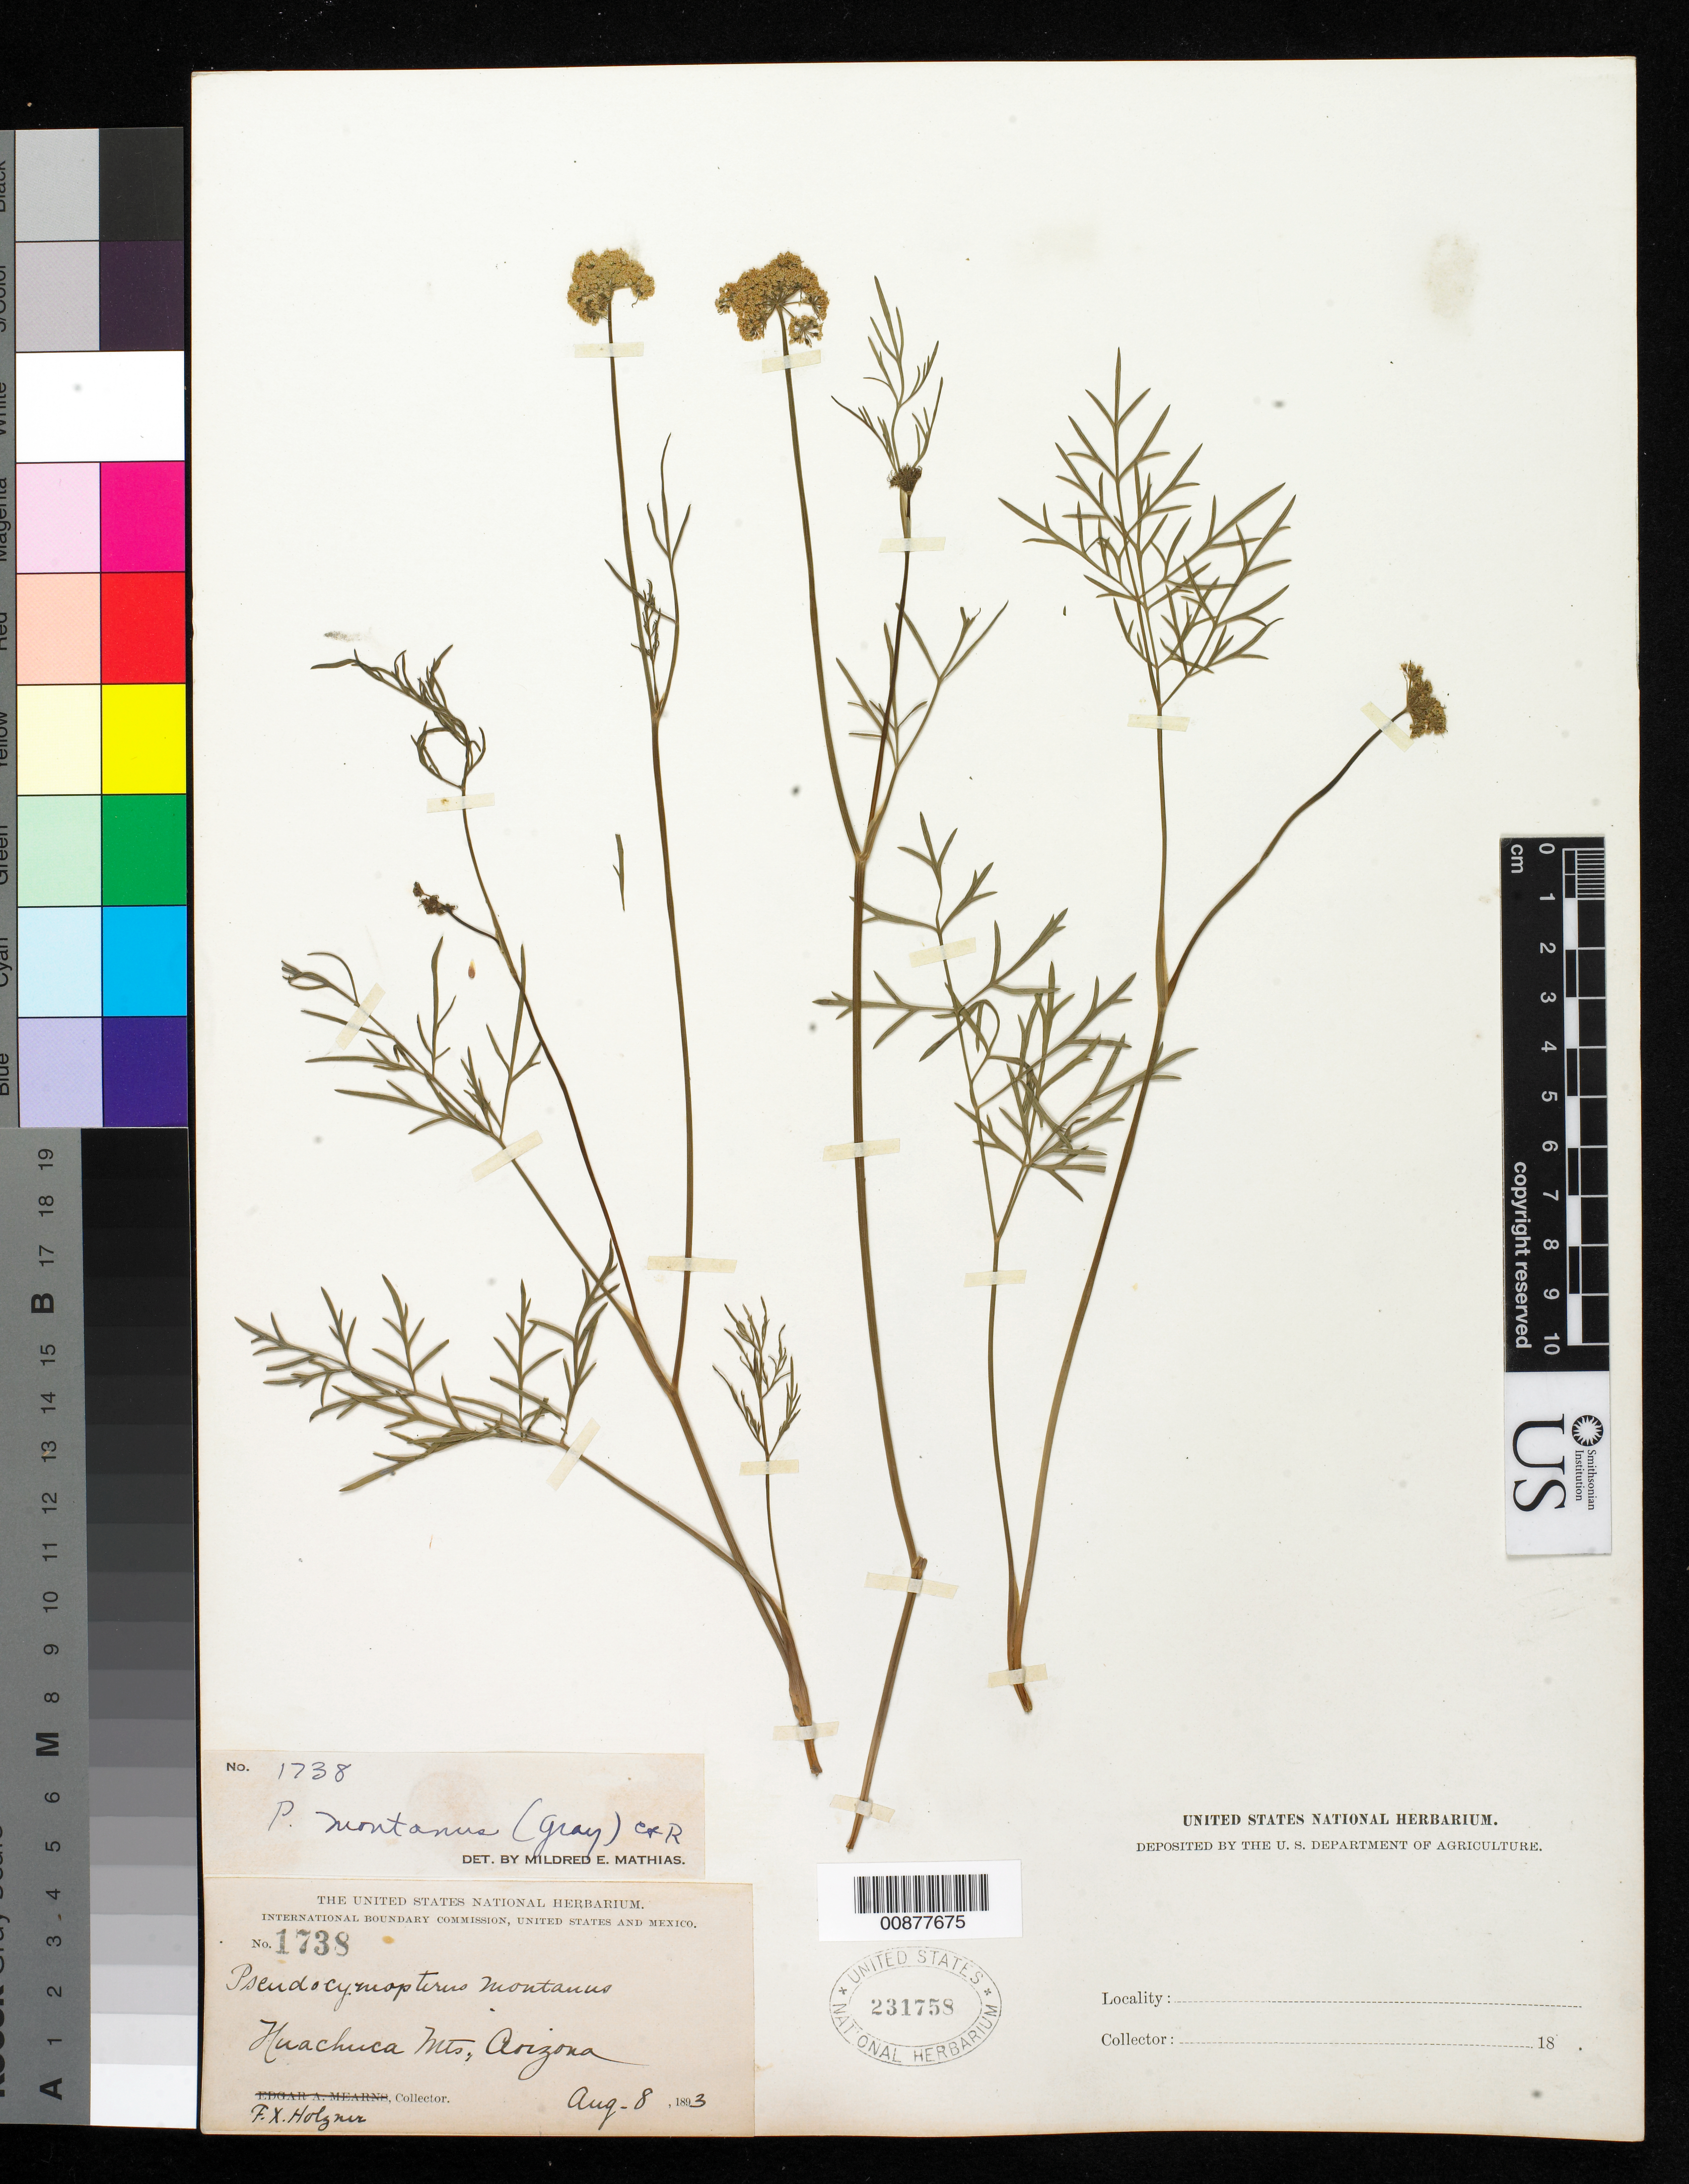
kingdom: Plantae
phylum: Tracheophyta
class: Magnoliopsida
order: Apiales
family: Apiaceae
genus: Pseudocymopterus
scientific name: Pseudocymopterus montanus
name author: (A. Gray) J.M. Coult. & Rose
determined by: Mathias, M. E.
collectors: F. X. Holzner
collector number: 1738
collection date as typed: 08 Aug 1893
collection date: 1893-08-08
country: United States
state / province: Arizona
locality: Huachuca Mts.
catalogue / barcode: US 231758